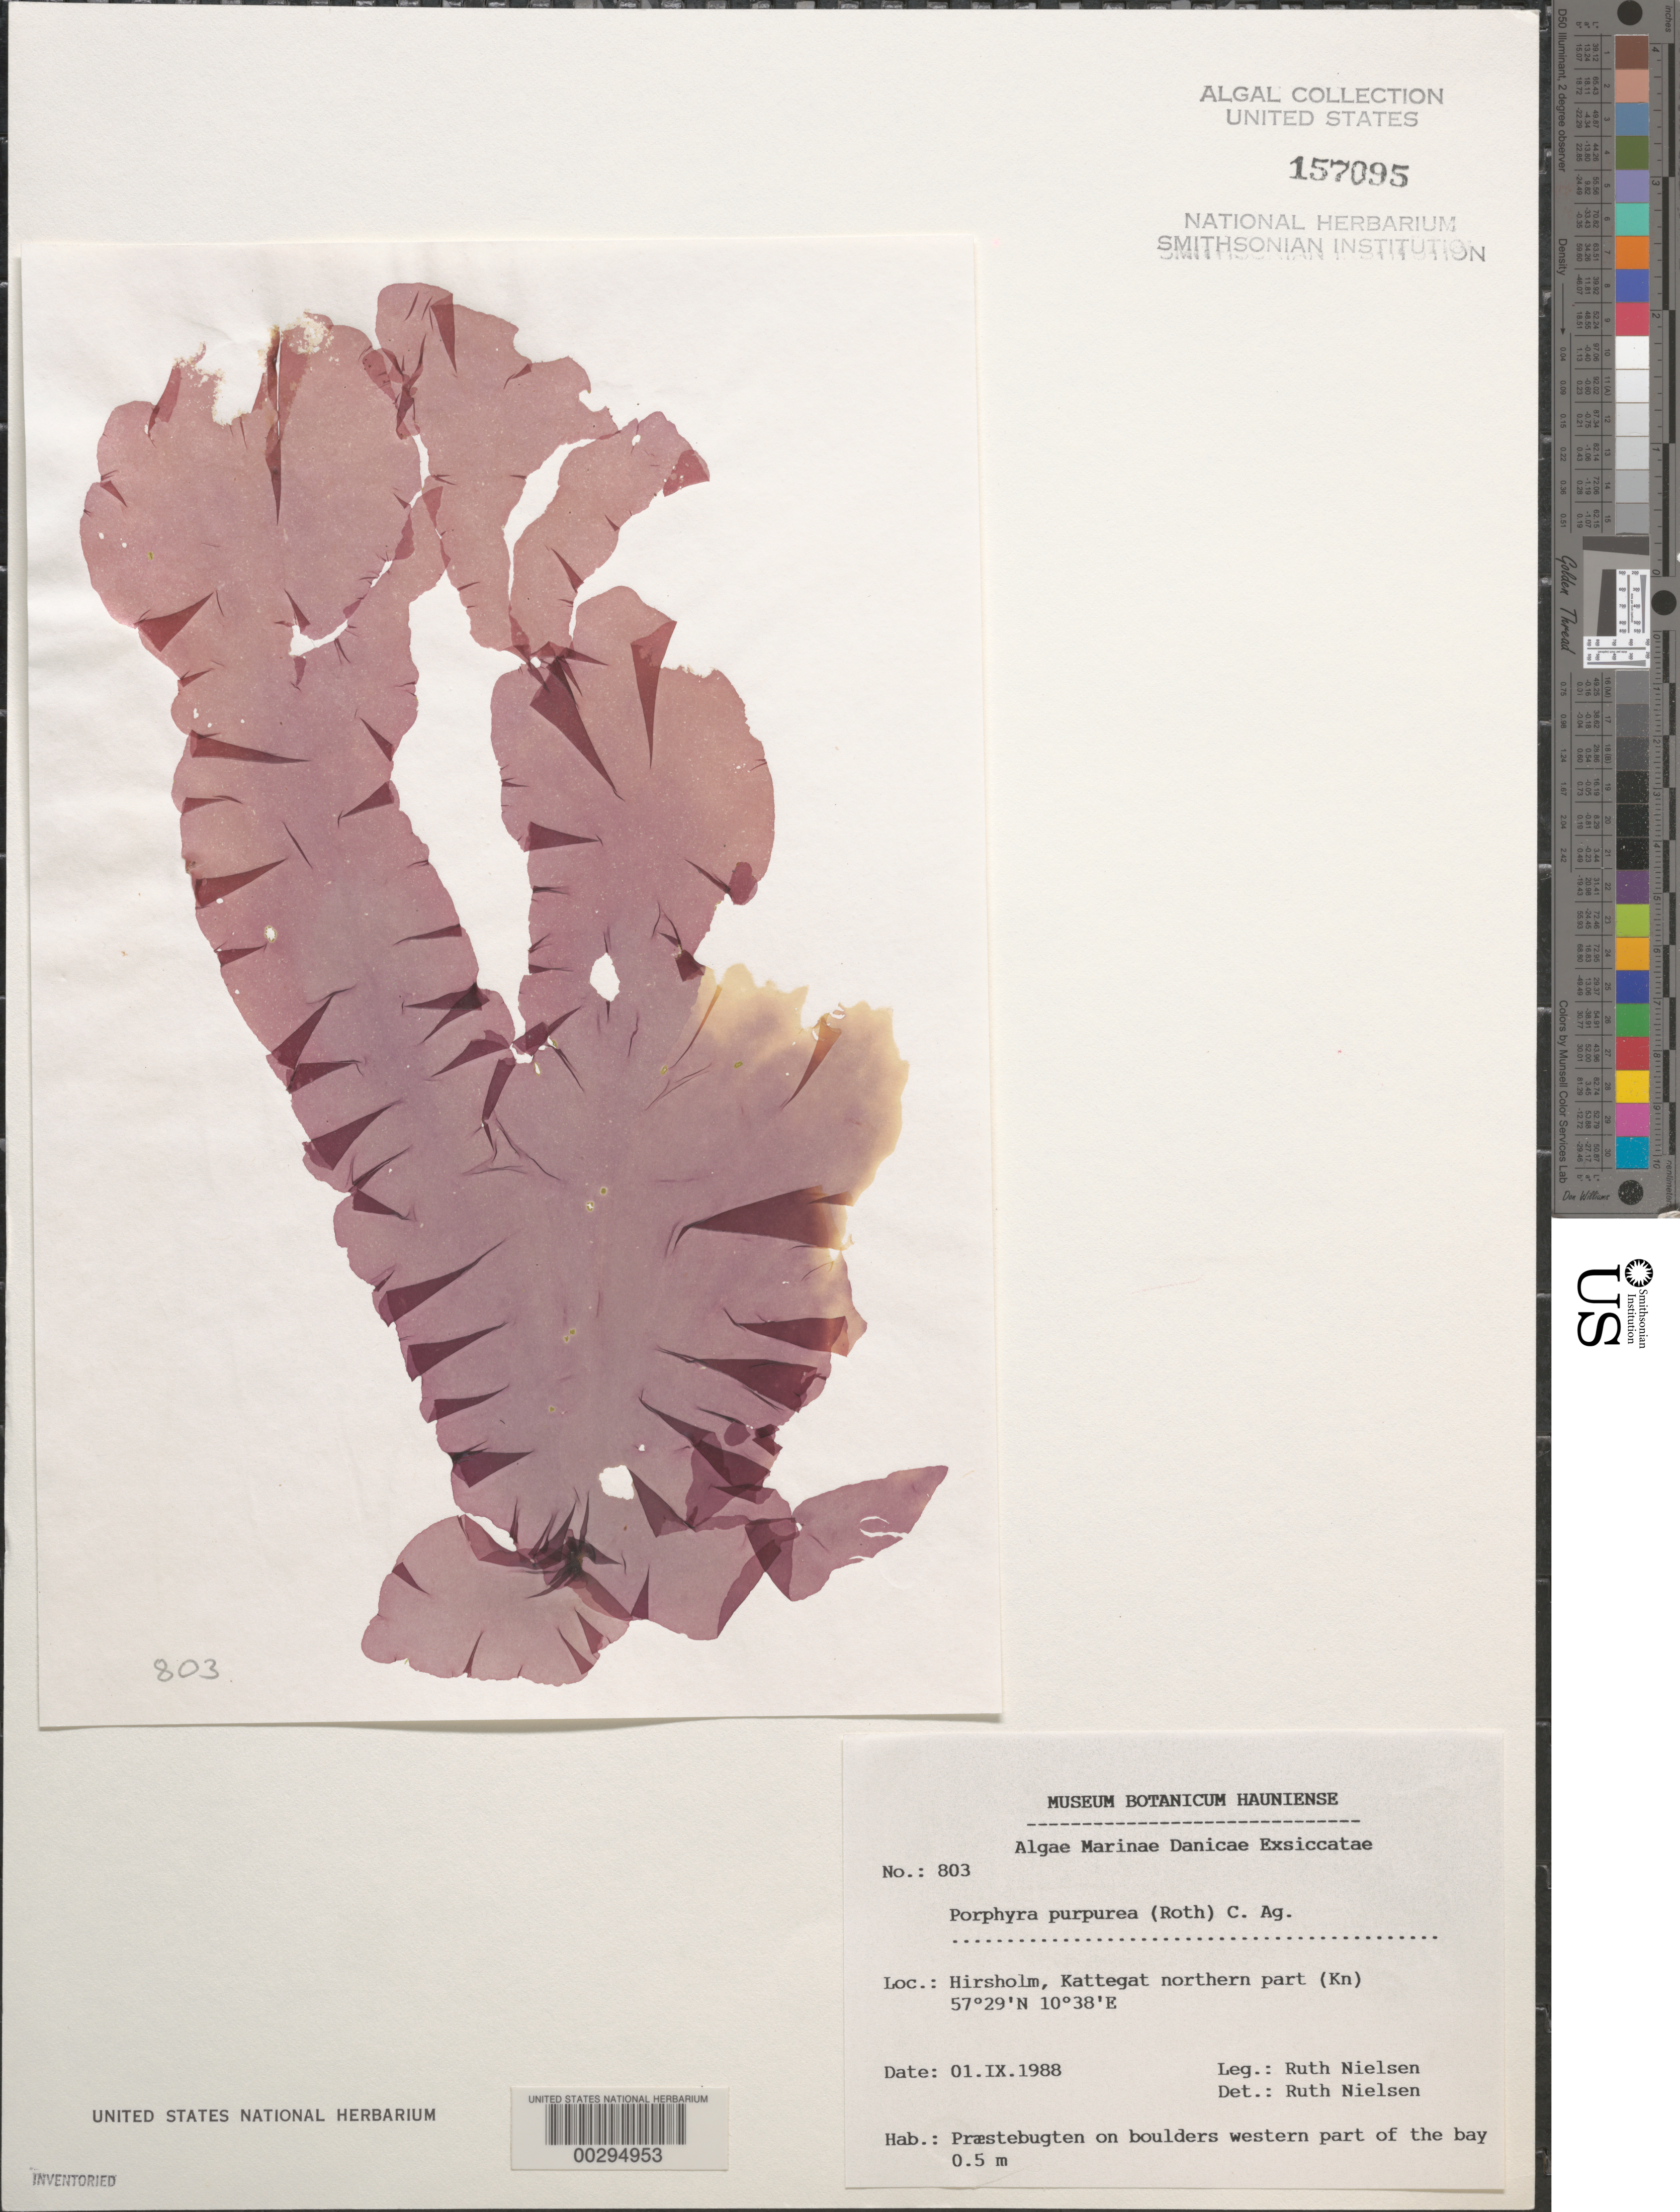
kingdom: Plantae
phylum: Rhodophyta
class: Bangiophyceae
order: Bangiales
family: Bangiaceae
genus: Porphyra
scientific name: Porphyra purpurea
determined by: Nielsen, R.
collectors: R. Nielsen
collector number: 803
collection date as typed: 01 Sep 1988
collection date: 1988-09-01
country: Denmark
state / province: Nordjylland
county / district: Frederikshavn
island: Hirsholm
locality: Kattegat, northern part, Praestebugten on boulders western part of bay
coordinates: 57 29'N, 10 38'E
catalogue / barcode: US 157095